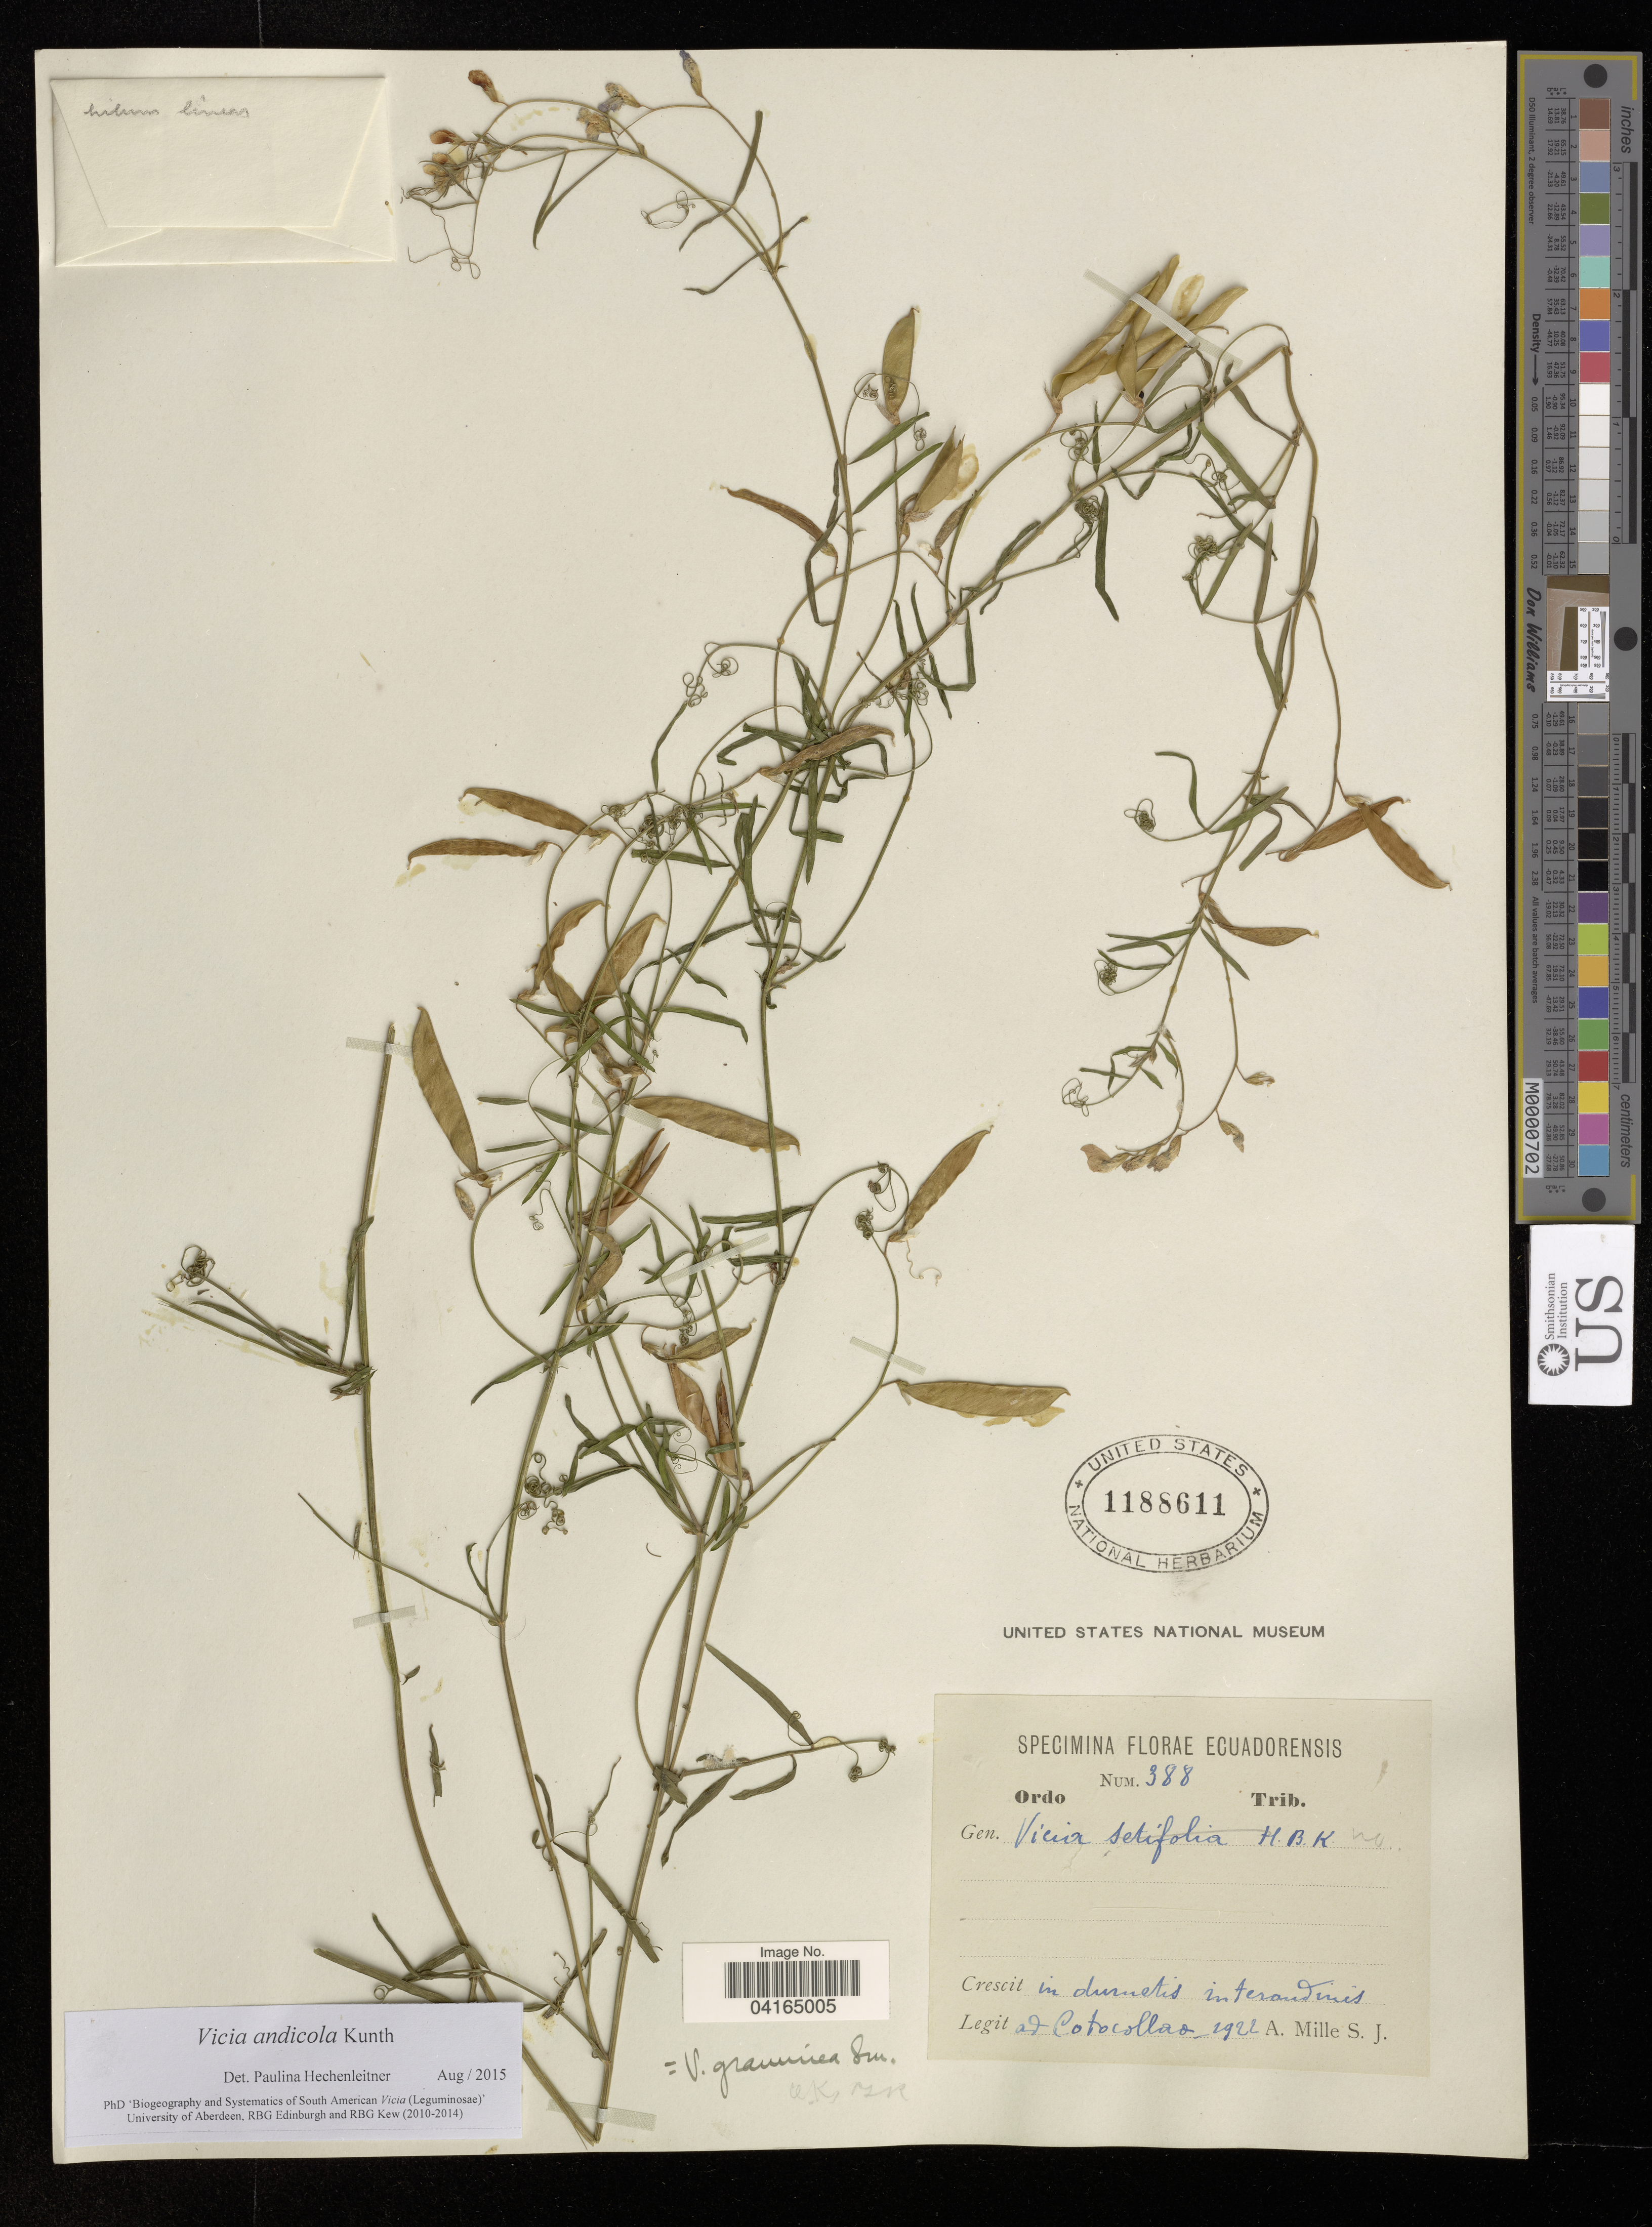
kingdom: Plantae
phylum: Tracheophyta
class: Magnoliopsida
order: Fabales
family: Fabaceae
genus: Vicia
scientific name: Vicia andicola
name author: Kunth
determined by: Hechenleitner, Paulina, RBG Edinburgh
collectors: A. Mille S.J.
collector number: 2922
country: Ecuador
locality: Ordo. Trib. Cotocollao.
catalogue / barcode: US 1188611